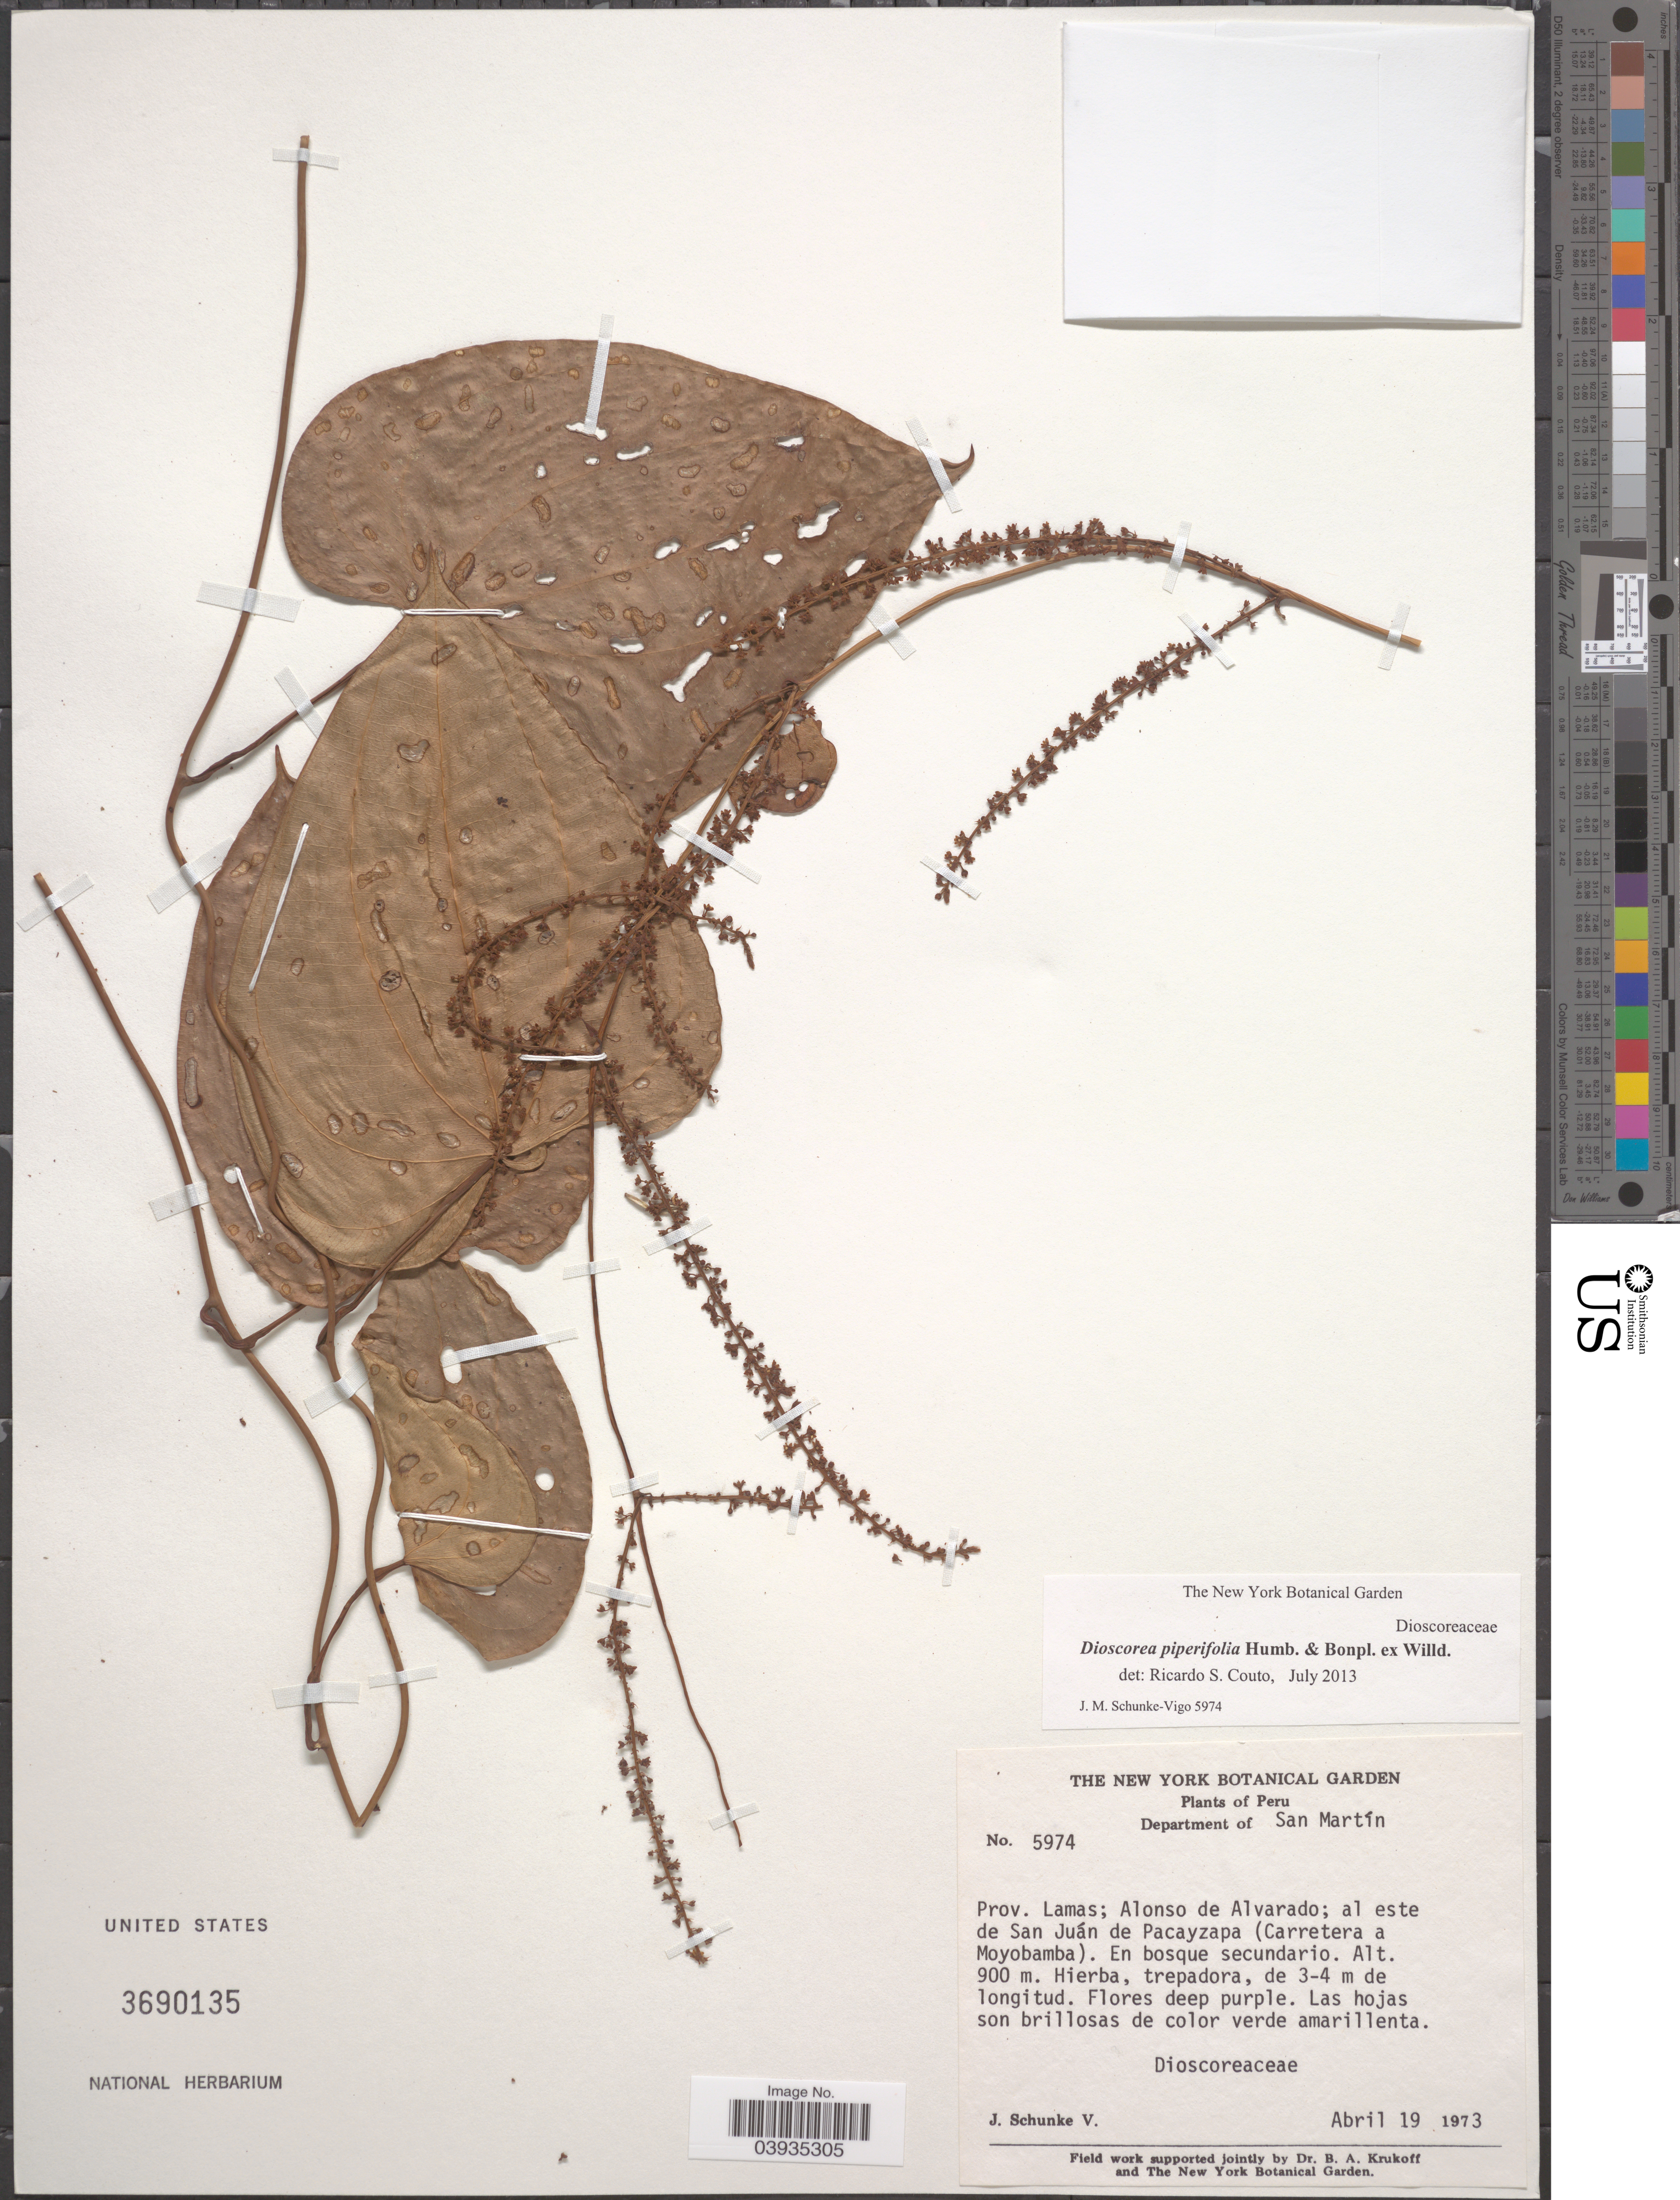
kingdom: Plantae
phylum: Tracheophyta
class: Liliopsida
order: Dioscoreales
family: Dioscoreaceae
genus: Dioscorea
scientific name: Dioscorea piperifolia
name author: Bonpl. ex Humb. & Willd.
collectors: J. Schunke Vigo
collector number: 5974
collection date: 1973-04-19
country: Peru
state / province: San Martín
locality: Department of San Martín. Prov. Lamas; Alonso de Alvarado; al este de San Juán de Pacayzapa (Carretera a Moyobamba).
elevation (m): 900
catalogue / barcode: US 3690135